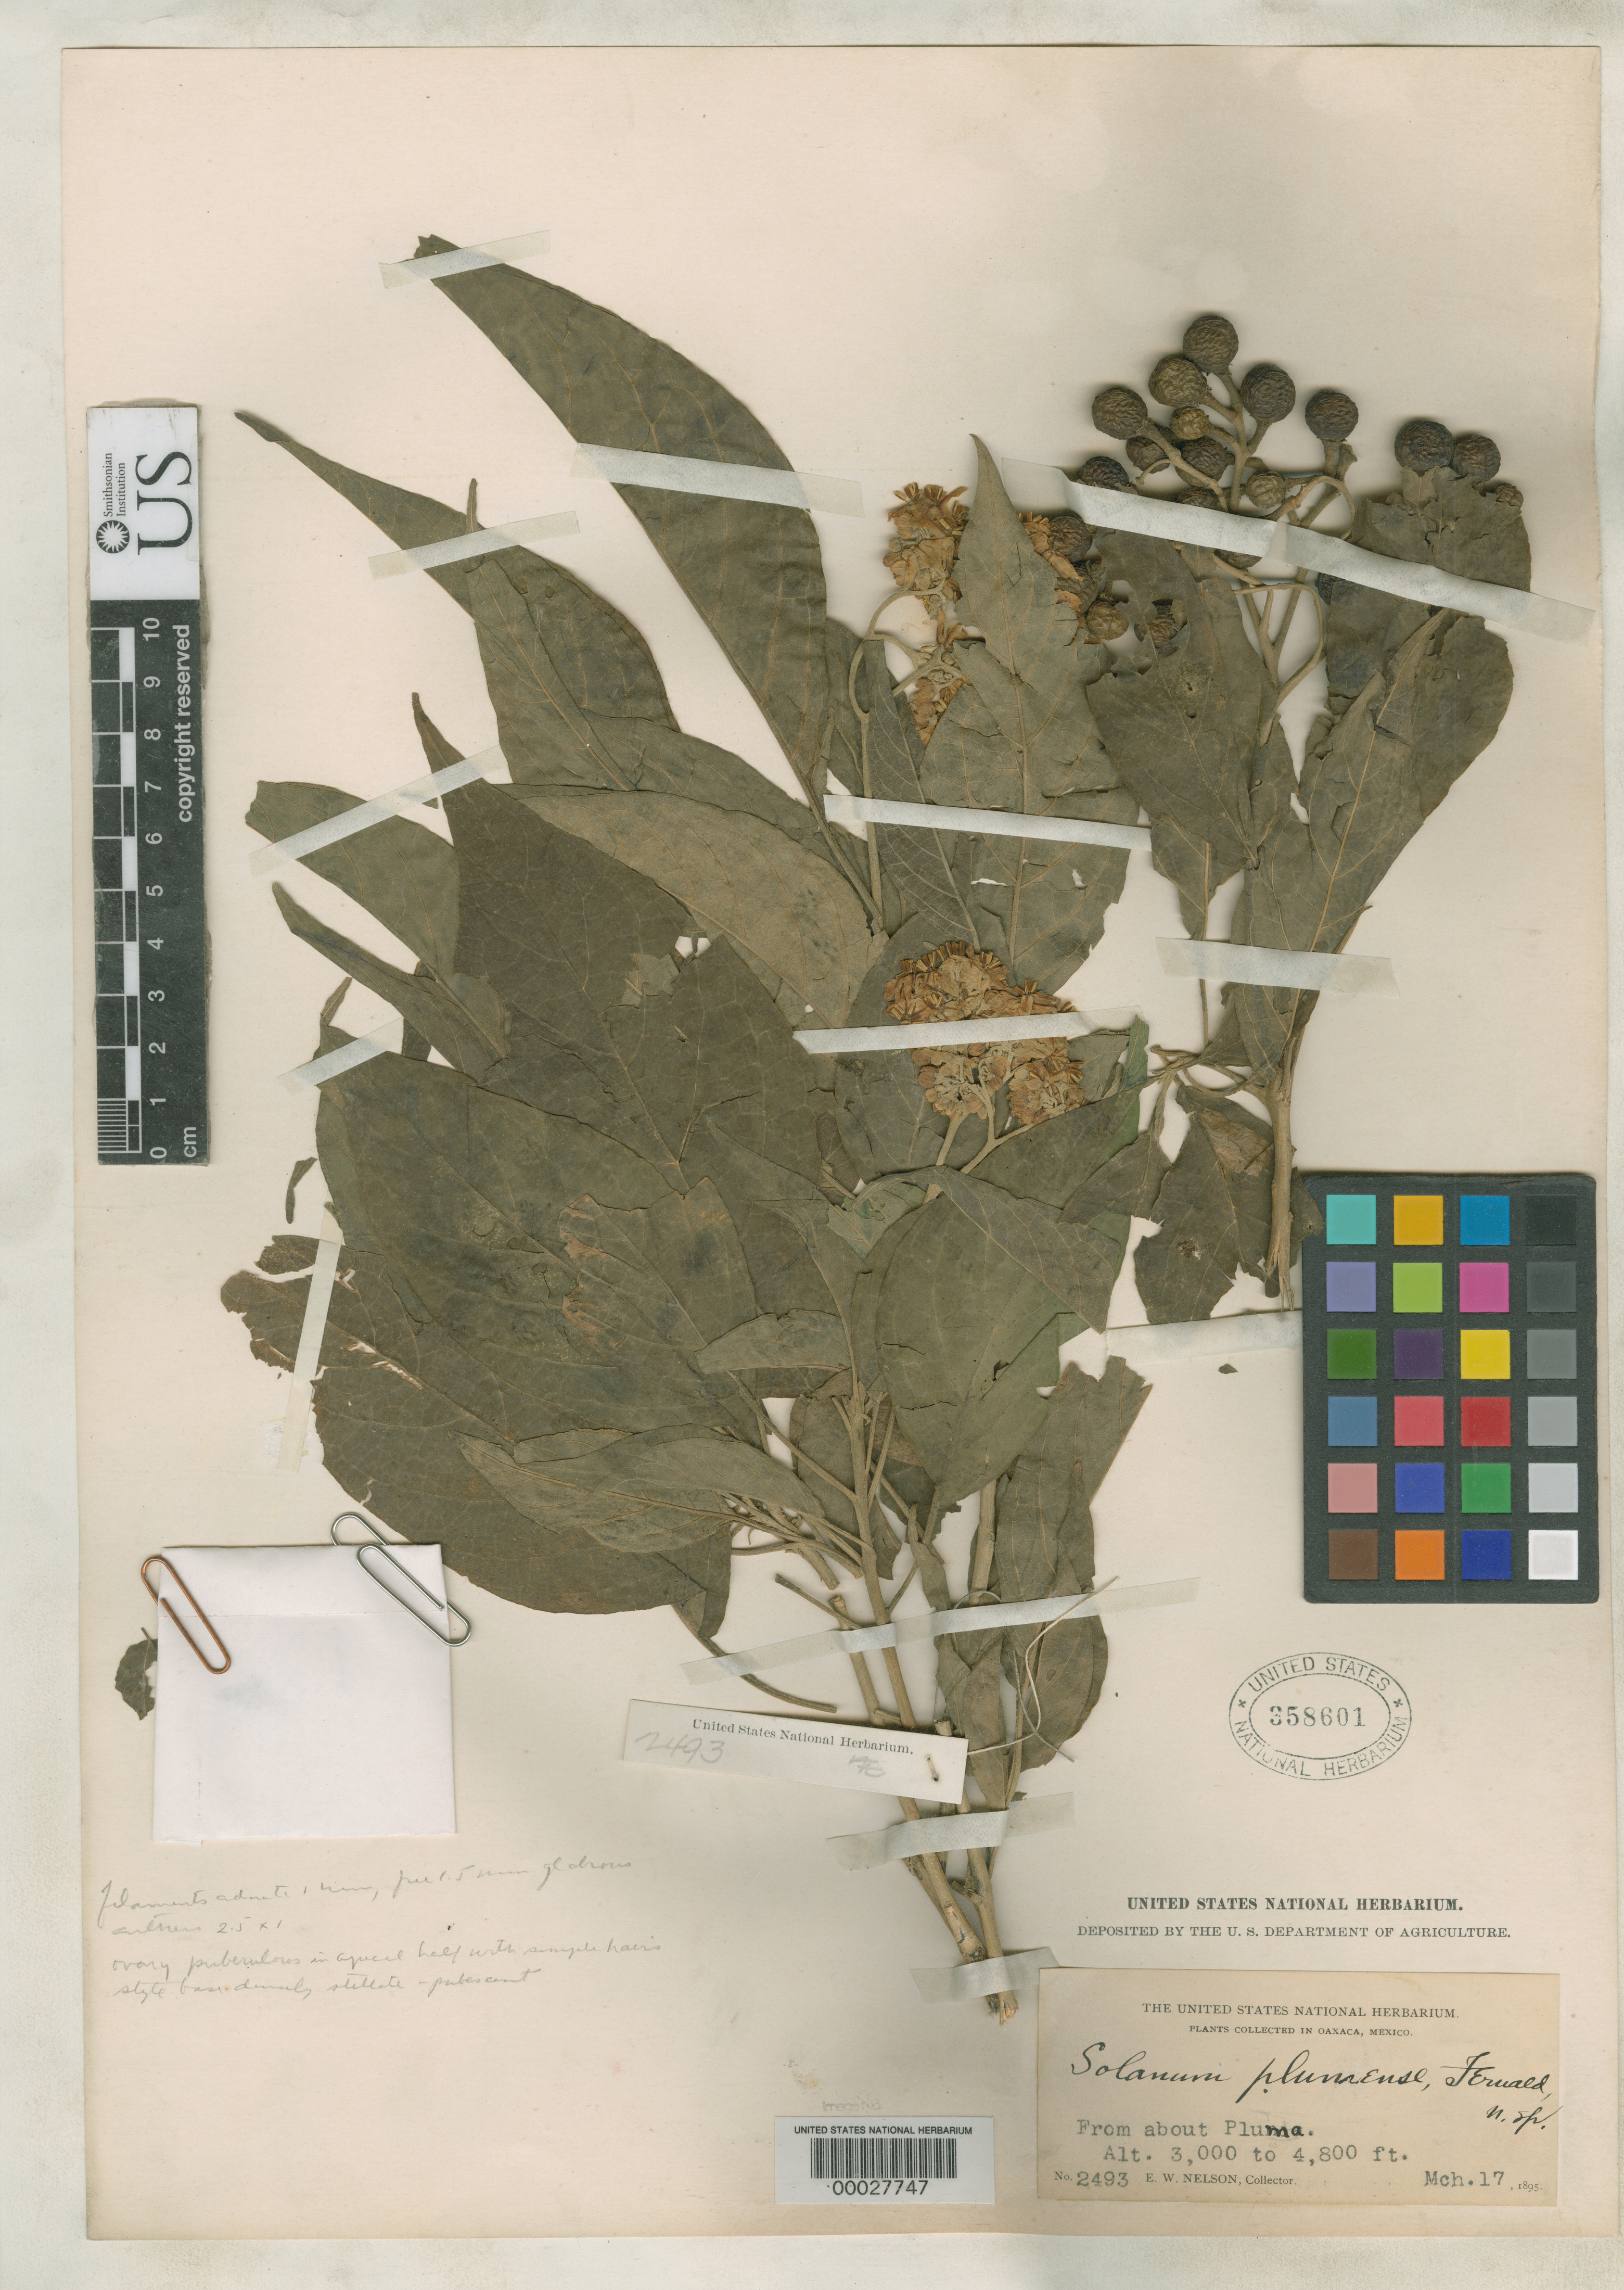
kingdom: Plantae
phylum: Tracheophyta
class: Magnoliopsida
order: Solanales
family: Solanaceae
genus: Solanum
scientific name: Solanum plumense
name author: Fernald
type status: Isotype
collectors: E. W. Nelson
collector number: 2493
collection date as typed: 17 Mar 1895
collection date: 1895-03-17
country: Mexico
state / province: Oaxaca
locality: About Pluma.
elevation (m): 925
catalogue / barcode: US 358601